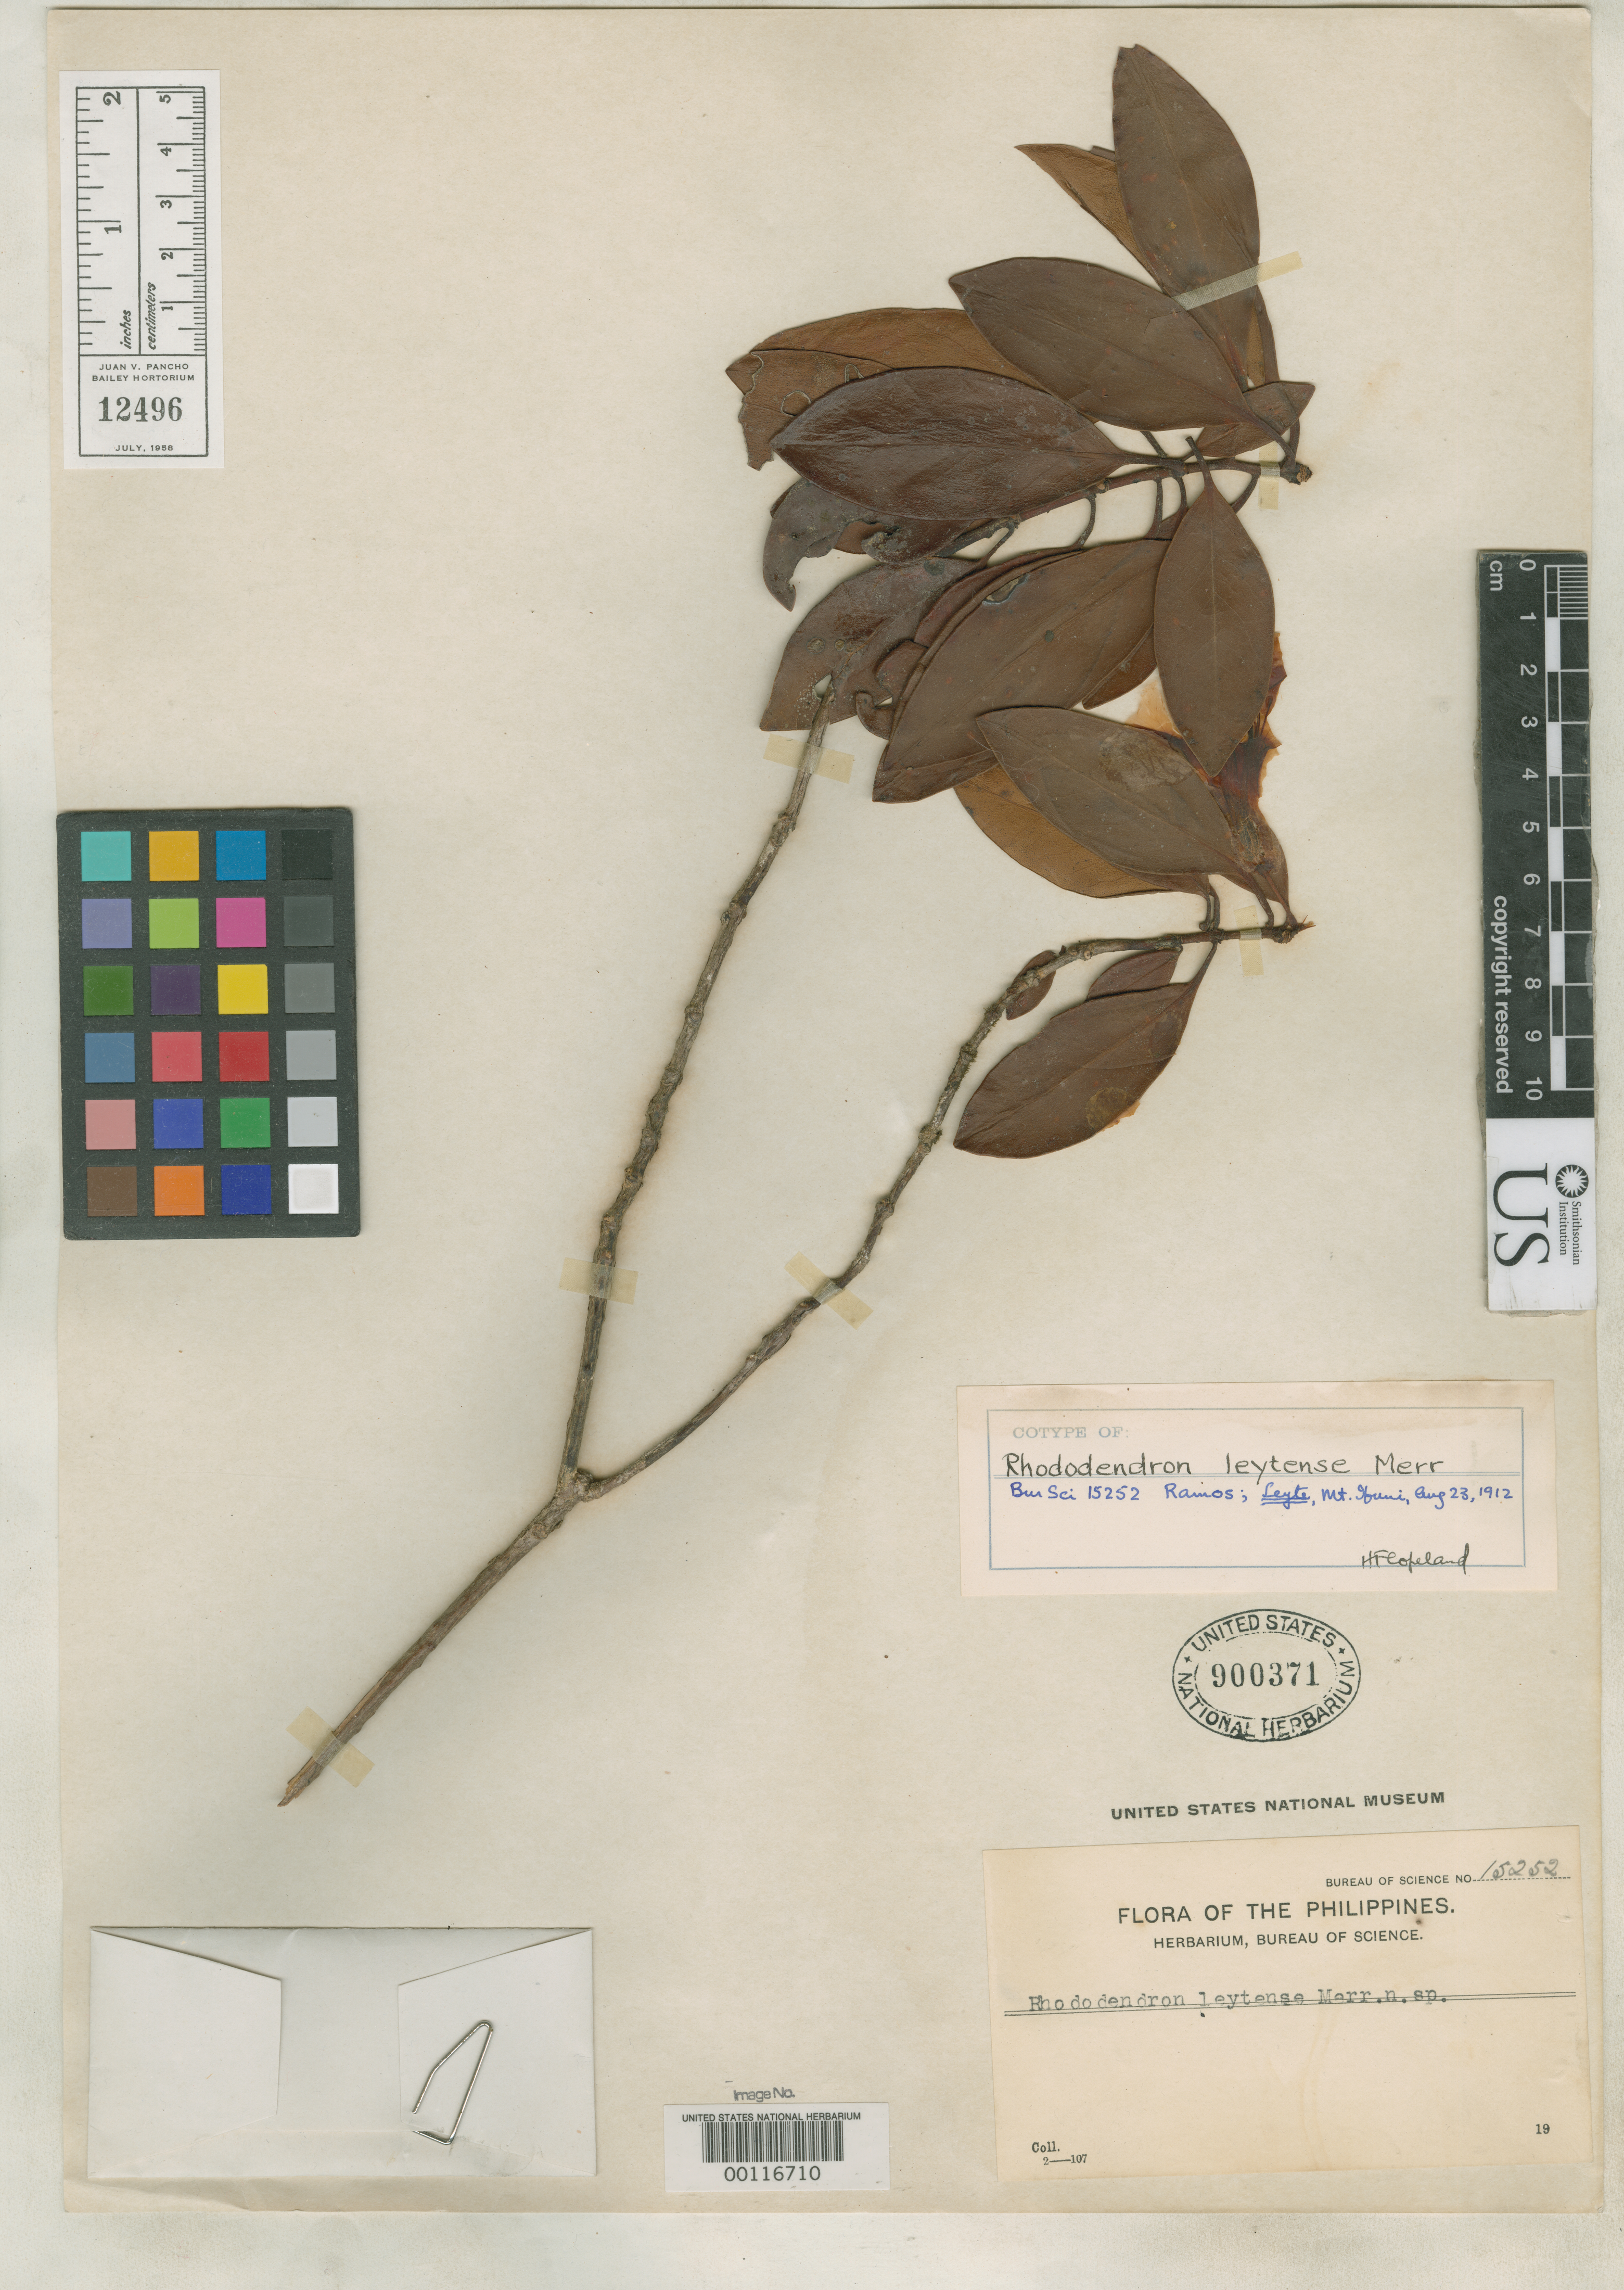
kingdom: Plantae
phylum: Tracheophyta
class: Magnoliopsida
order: Ericales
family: Ericaceae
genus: Rhododendron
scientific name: Rhododendron leytense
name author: Merr.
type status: Isotype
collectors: M. Ramos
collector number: Bur. Sci. 15252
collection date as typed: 23 Aug 1912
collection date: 1912-08-23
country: Philippines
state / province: Eastern Visayas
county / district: Leyte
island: Leyte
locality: Mt. Lfuni, back of Dagami.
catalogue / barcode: US 900371